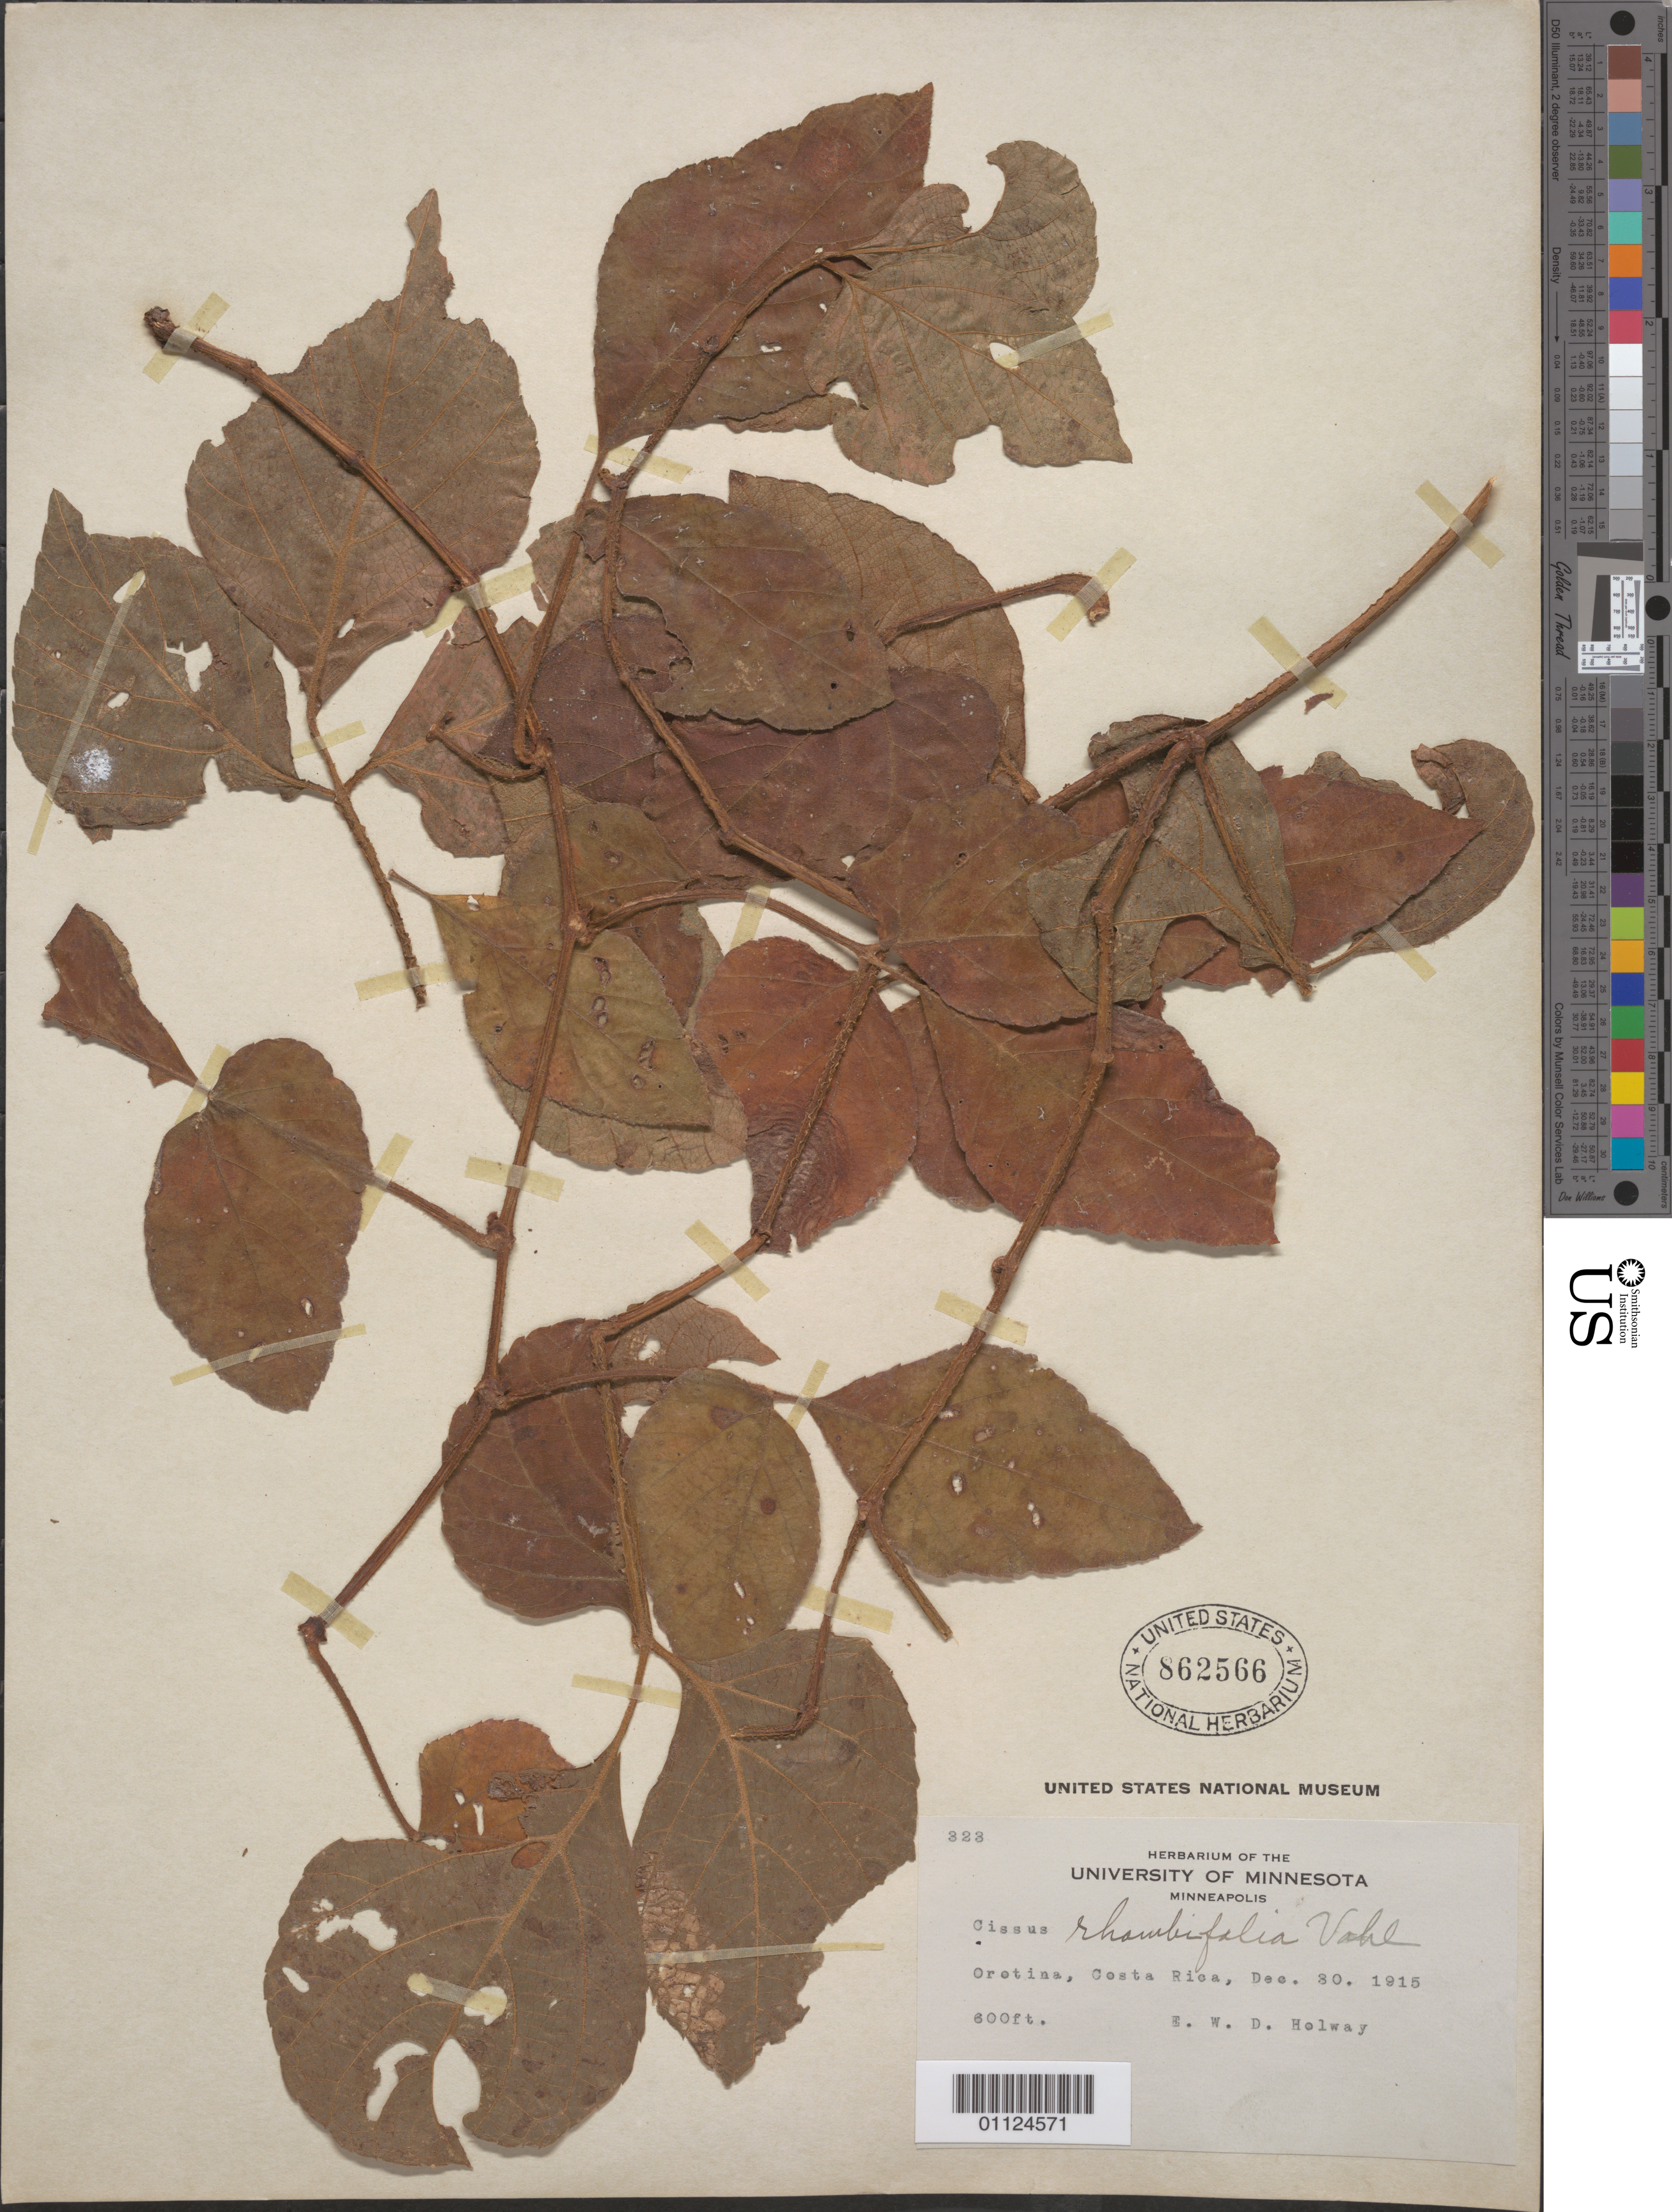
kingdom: Plantae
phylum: Tracheophyta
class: Magnoliopsida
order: Vitales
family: Vitaceae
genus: Cissus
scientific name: Cissus rhombifolia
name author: Vahl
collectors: ex herb. E.W.D. Holway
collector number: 323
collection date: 1915-12-30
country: Costa Rica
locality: Orotina.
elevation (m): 183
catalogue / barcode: US 862566